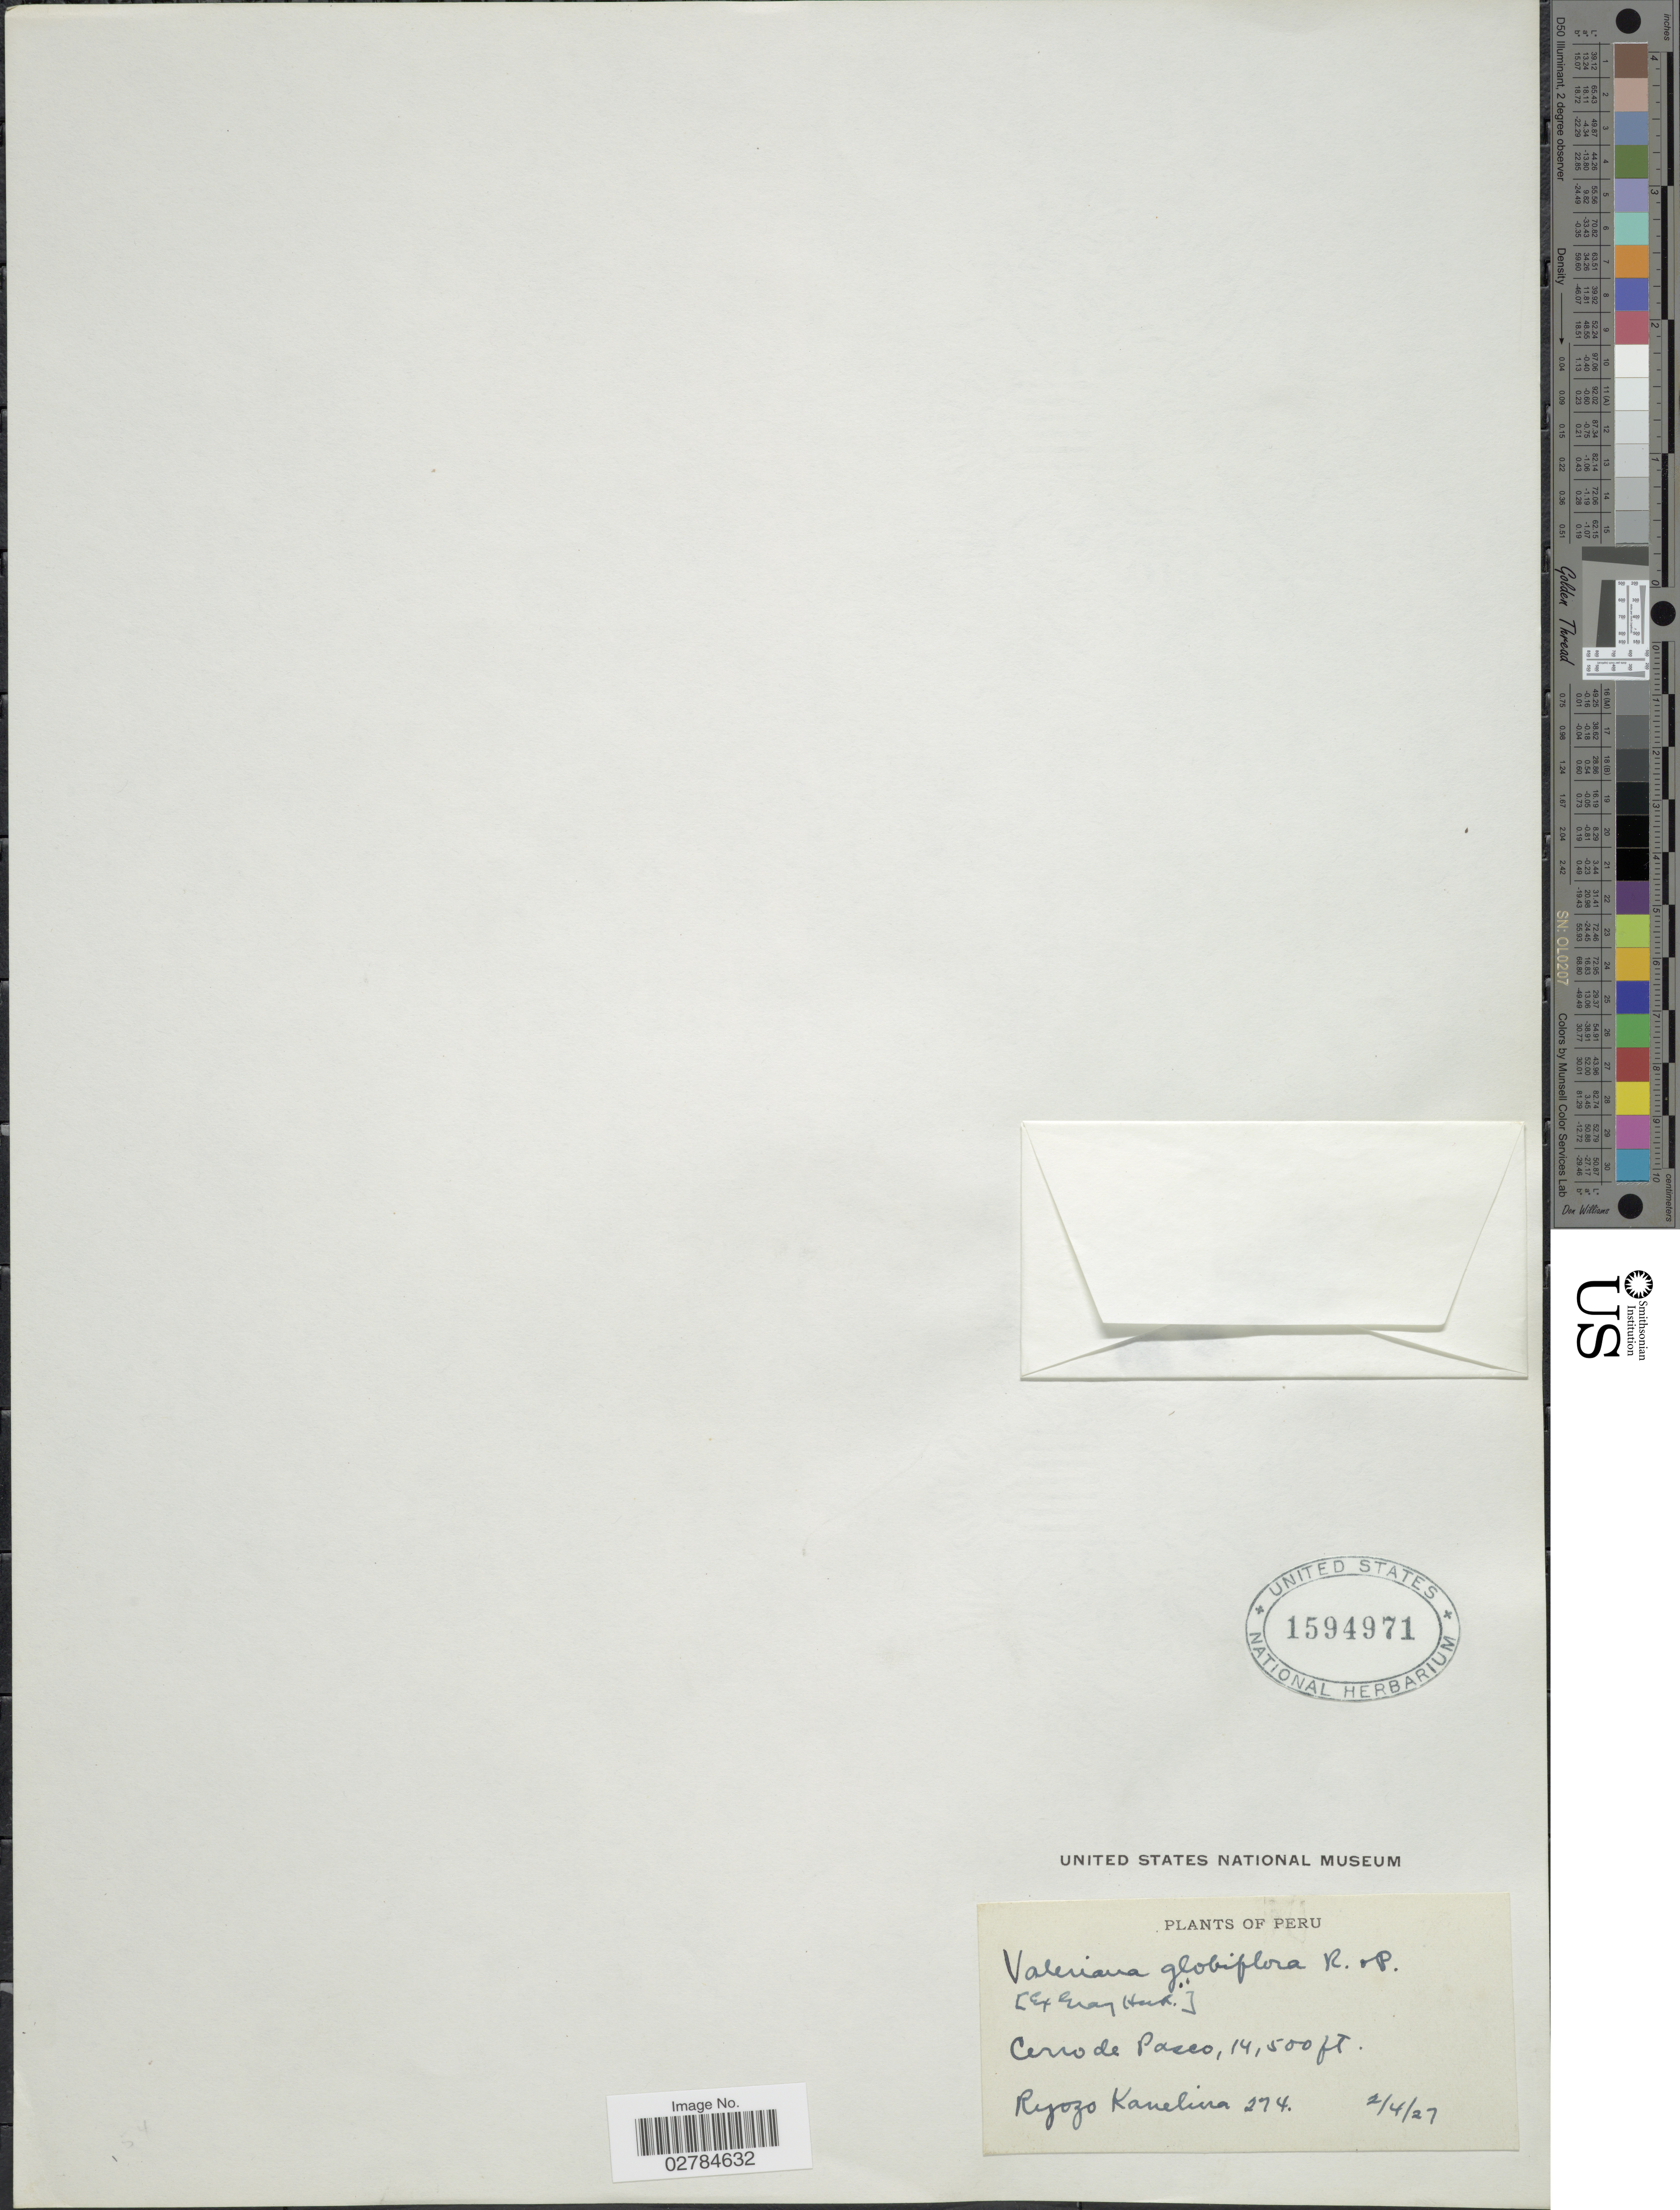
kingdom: Plantae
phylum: Tracheophyta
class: Magnoliopsida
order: Dipsacales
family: Caprifoliaceae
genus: Valeriana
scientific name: Valeriana globiflora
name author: Ruiz & Pav.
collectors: R. Kanehira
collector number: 274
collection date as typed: Transcribed d/m/y: 2/4/27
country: Peru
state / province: Pasco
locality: Cerro de Pasco.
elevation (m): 4420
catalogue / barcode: US 1594971